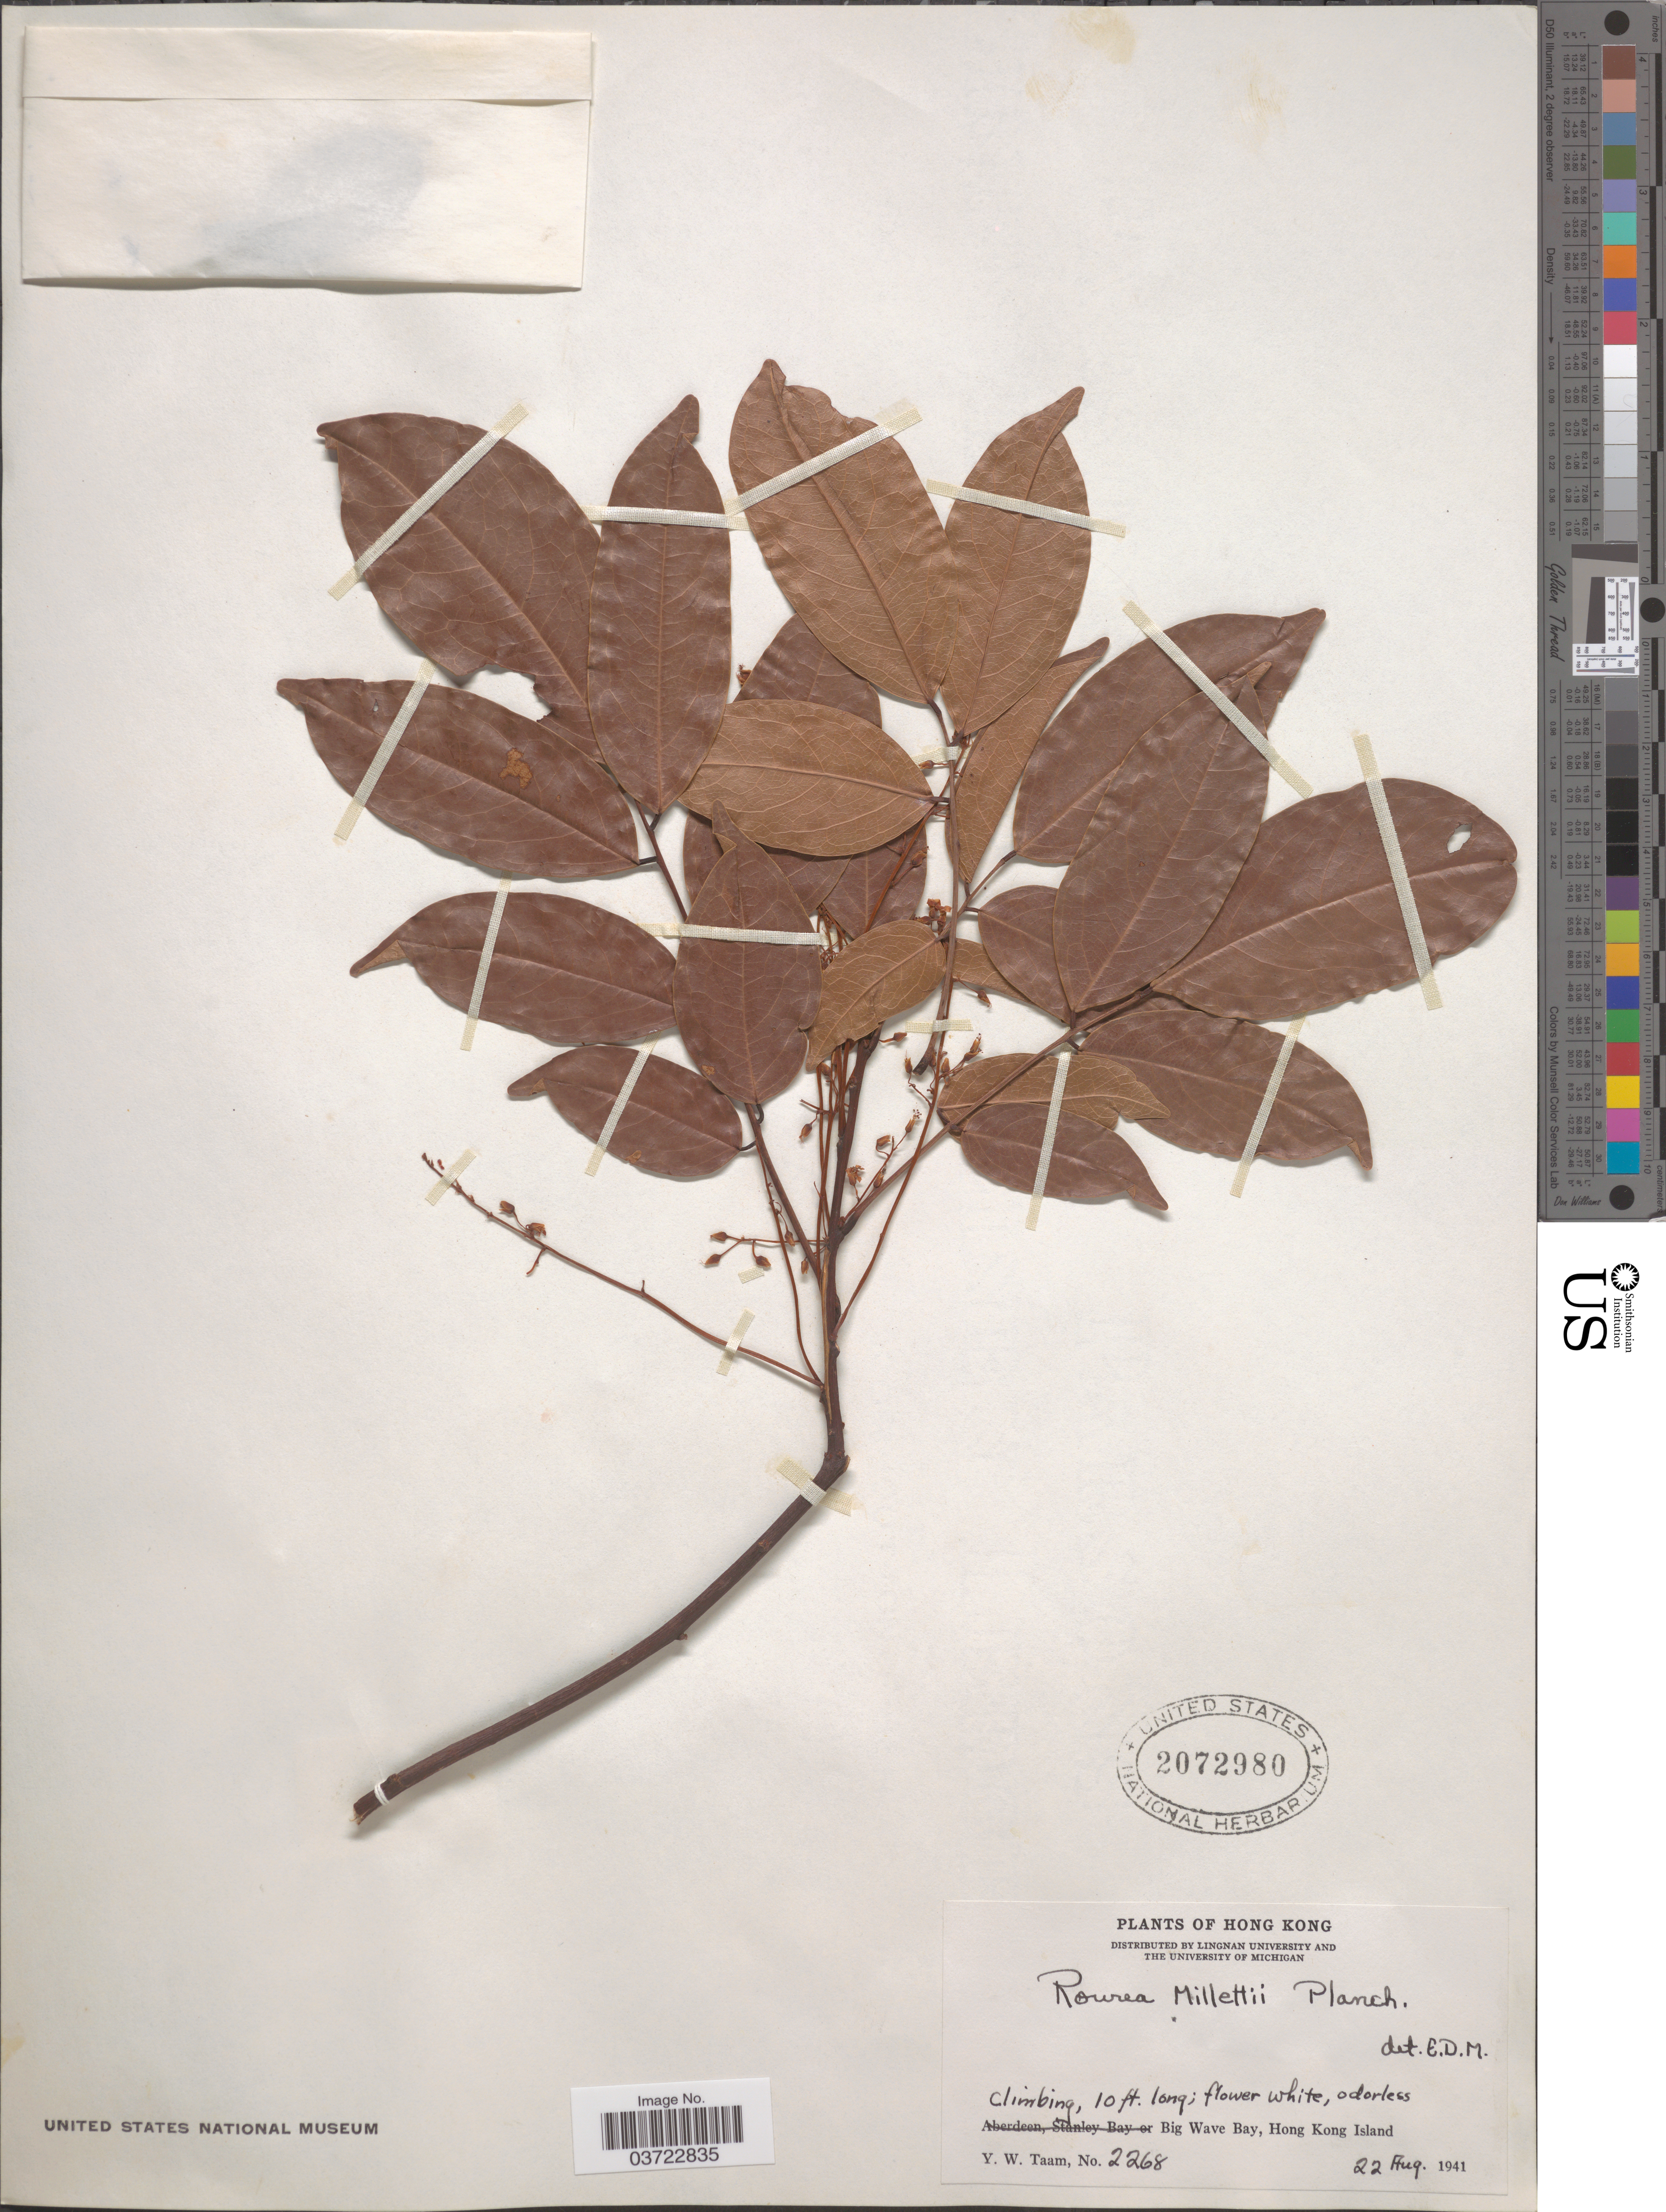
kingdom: Plantae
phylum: Tracheophyta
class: Magnoliopsida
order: Oxalidales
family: Connaraceae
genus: Rourea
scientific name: Rourea millettii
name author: Planch.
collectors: Y. W. Taam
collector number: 2268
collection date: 1941-08-22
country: China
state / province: Hong Kong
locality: Big Wave Bay, Hong Kong Island.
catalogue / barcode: US 2072980